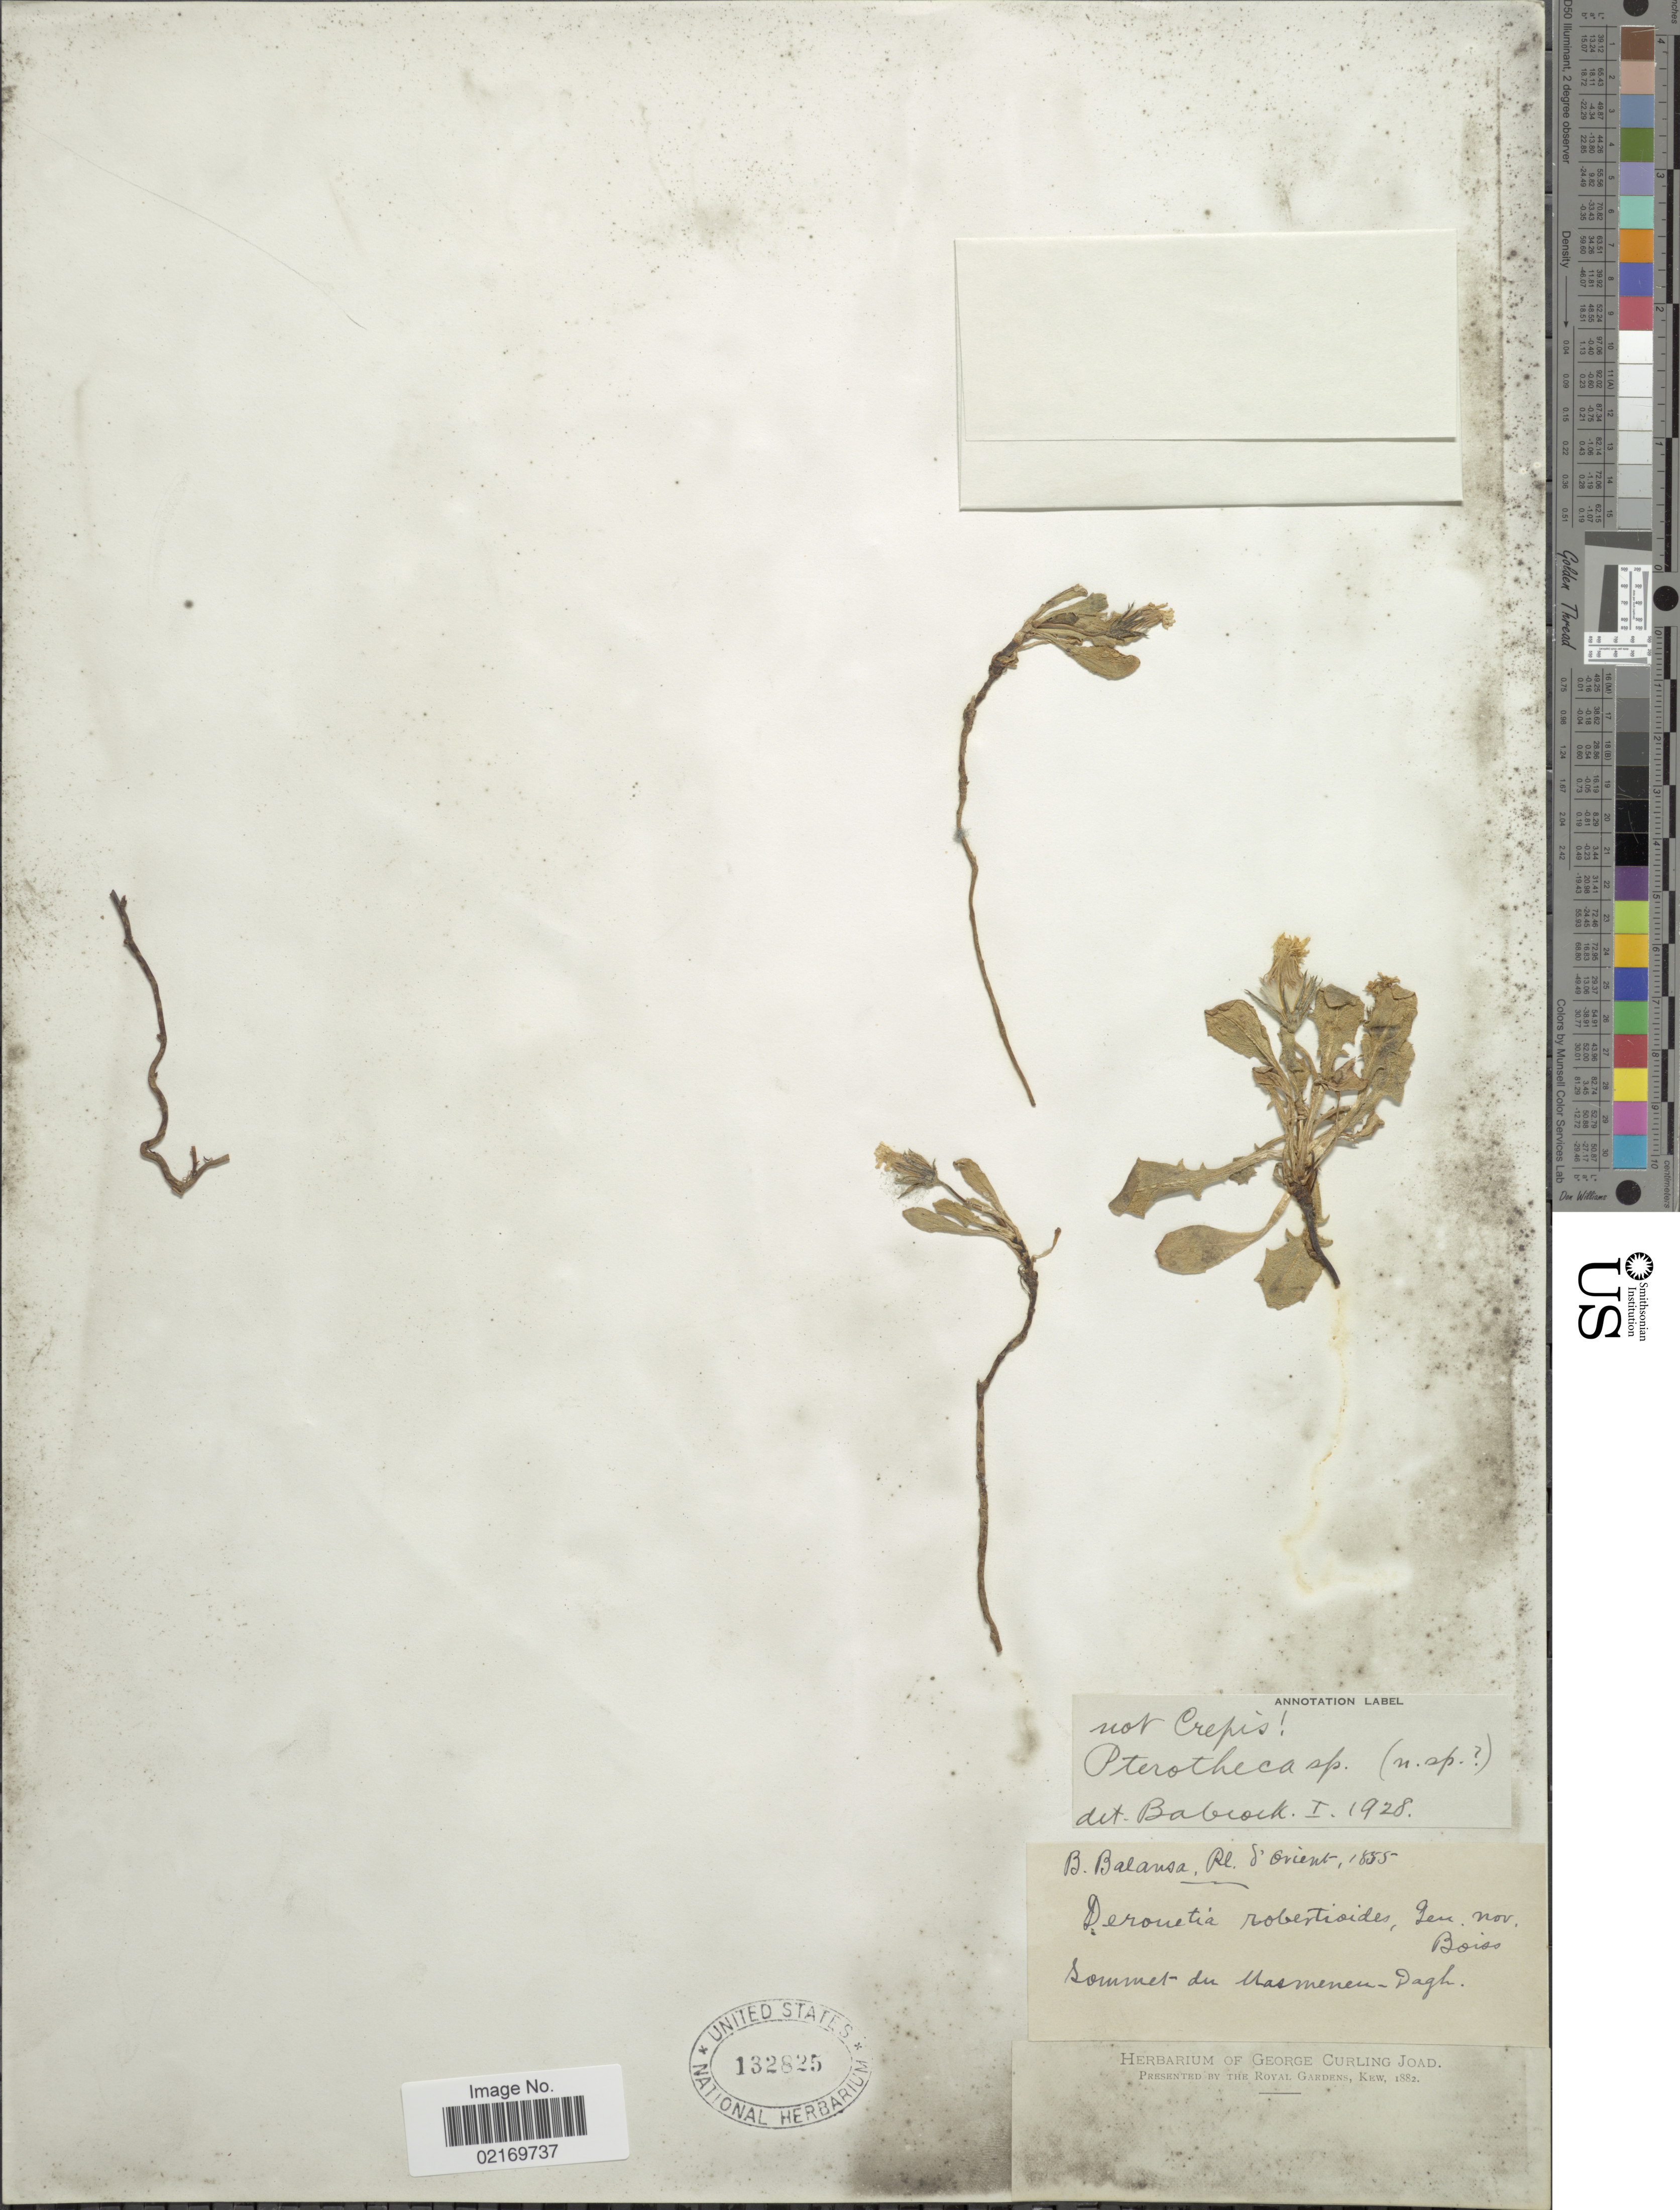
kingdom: Plantae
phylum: Tracheophyta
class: Magnoliopsida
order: Asterales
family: Asteraceae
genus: Crepis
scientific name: Crepis sp.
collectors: B. Balansa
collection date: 1885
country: Turkey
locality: Orient., Sommet du Masmeneu-Dagh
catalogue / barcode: US 132825